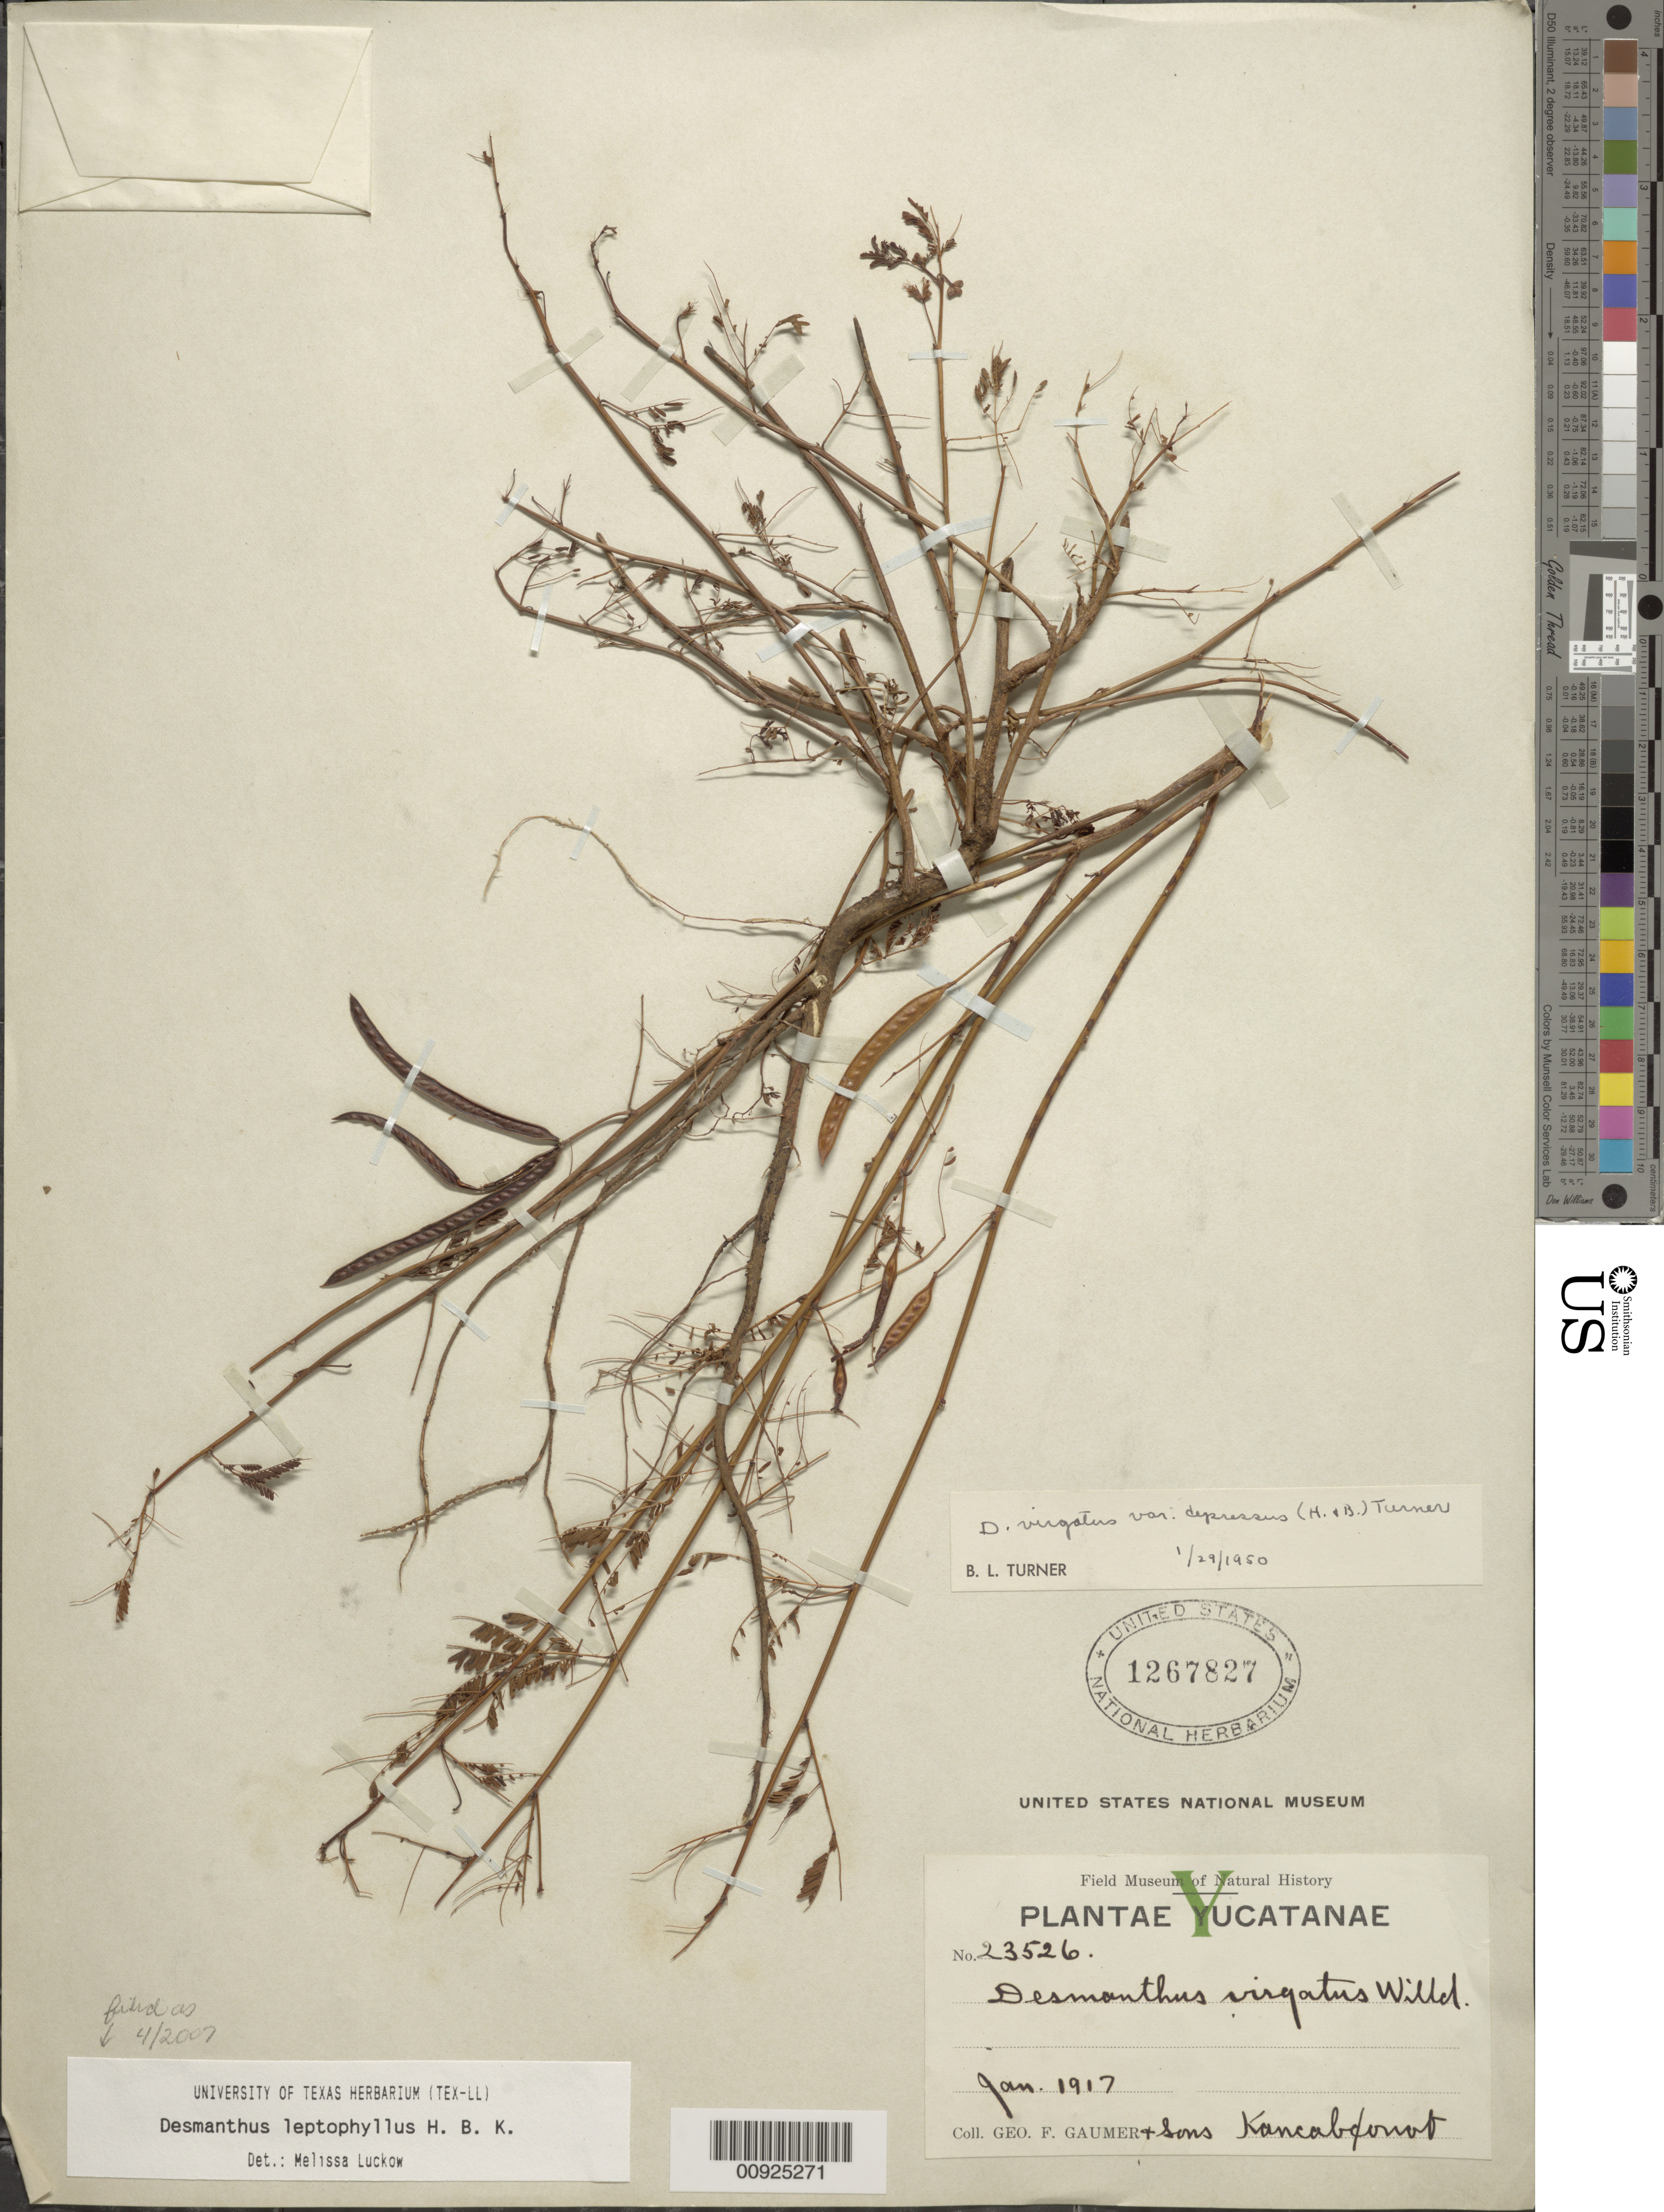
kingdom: Plantae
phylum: Tracheophyta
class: Magnoliopsida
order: Fabales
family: Fabaceae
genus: Desmanthus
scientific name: Desmanthus leptophyllus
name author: Kunth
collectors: G. F. Gaumer & et al.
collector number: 23526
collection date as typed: Jan 1917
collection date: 1917-01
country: Mexico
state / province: Yucatán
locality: Kancabonot.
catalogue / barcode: US 1267827